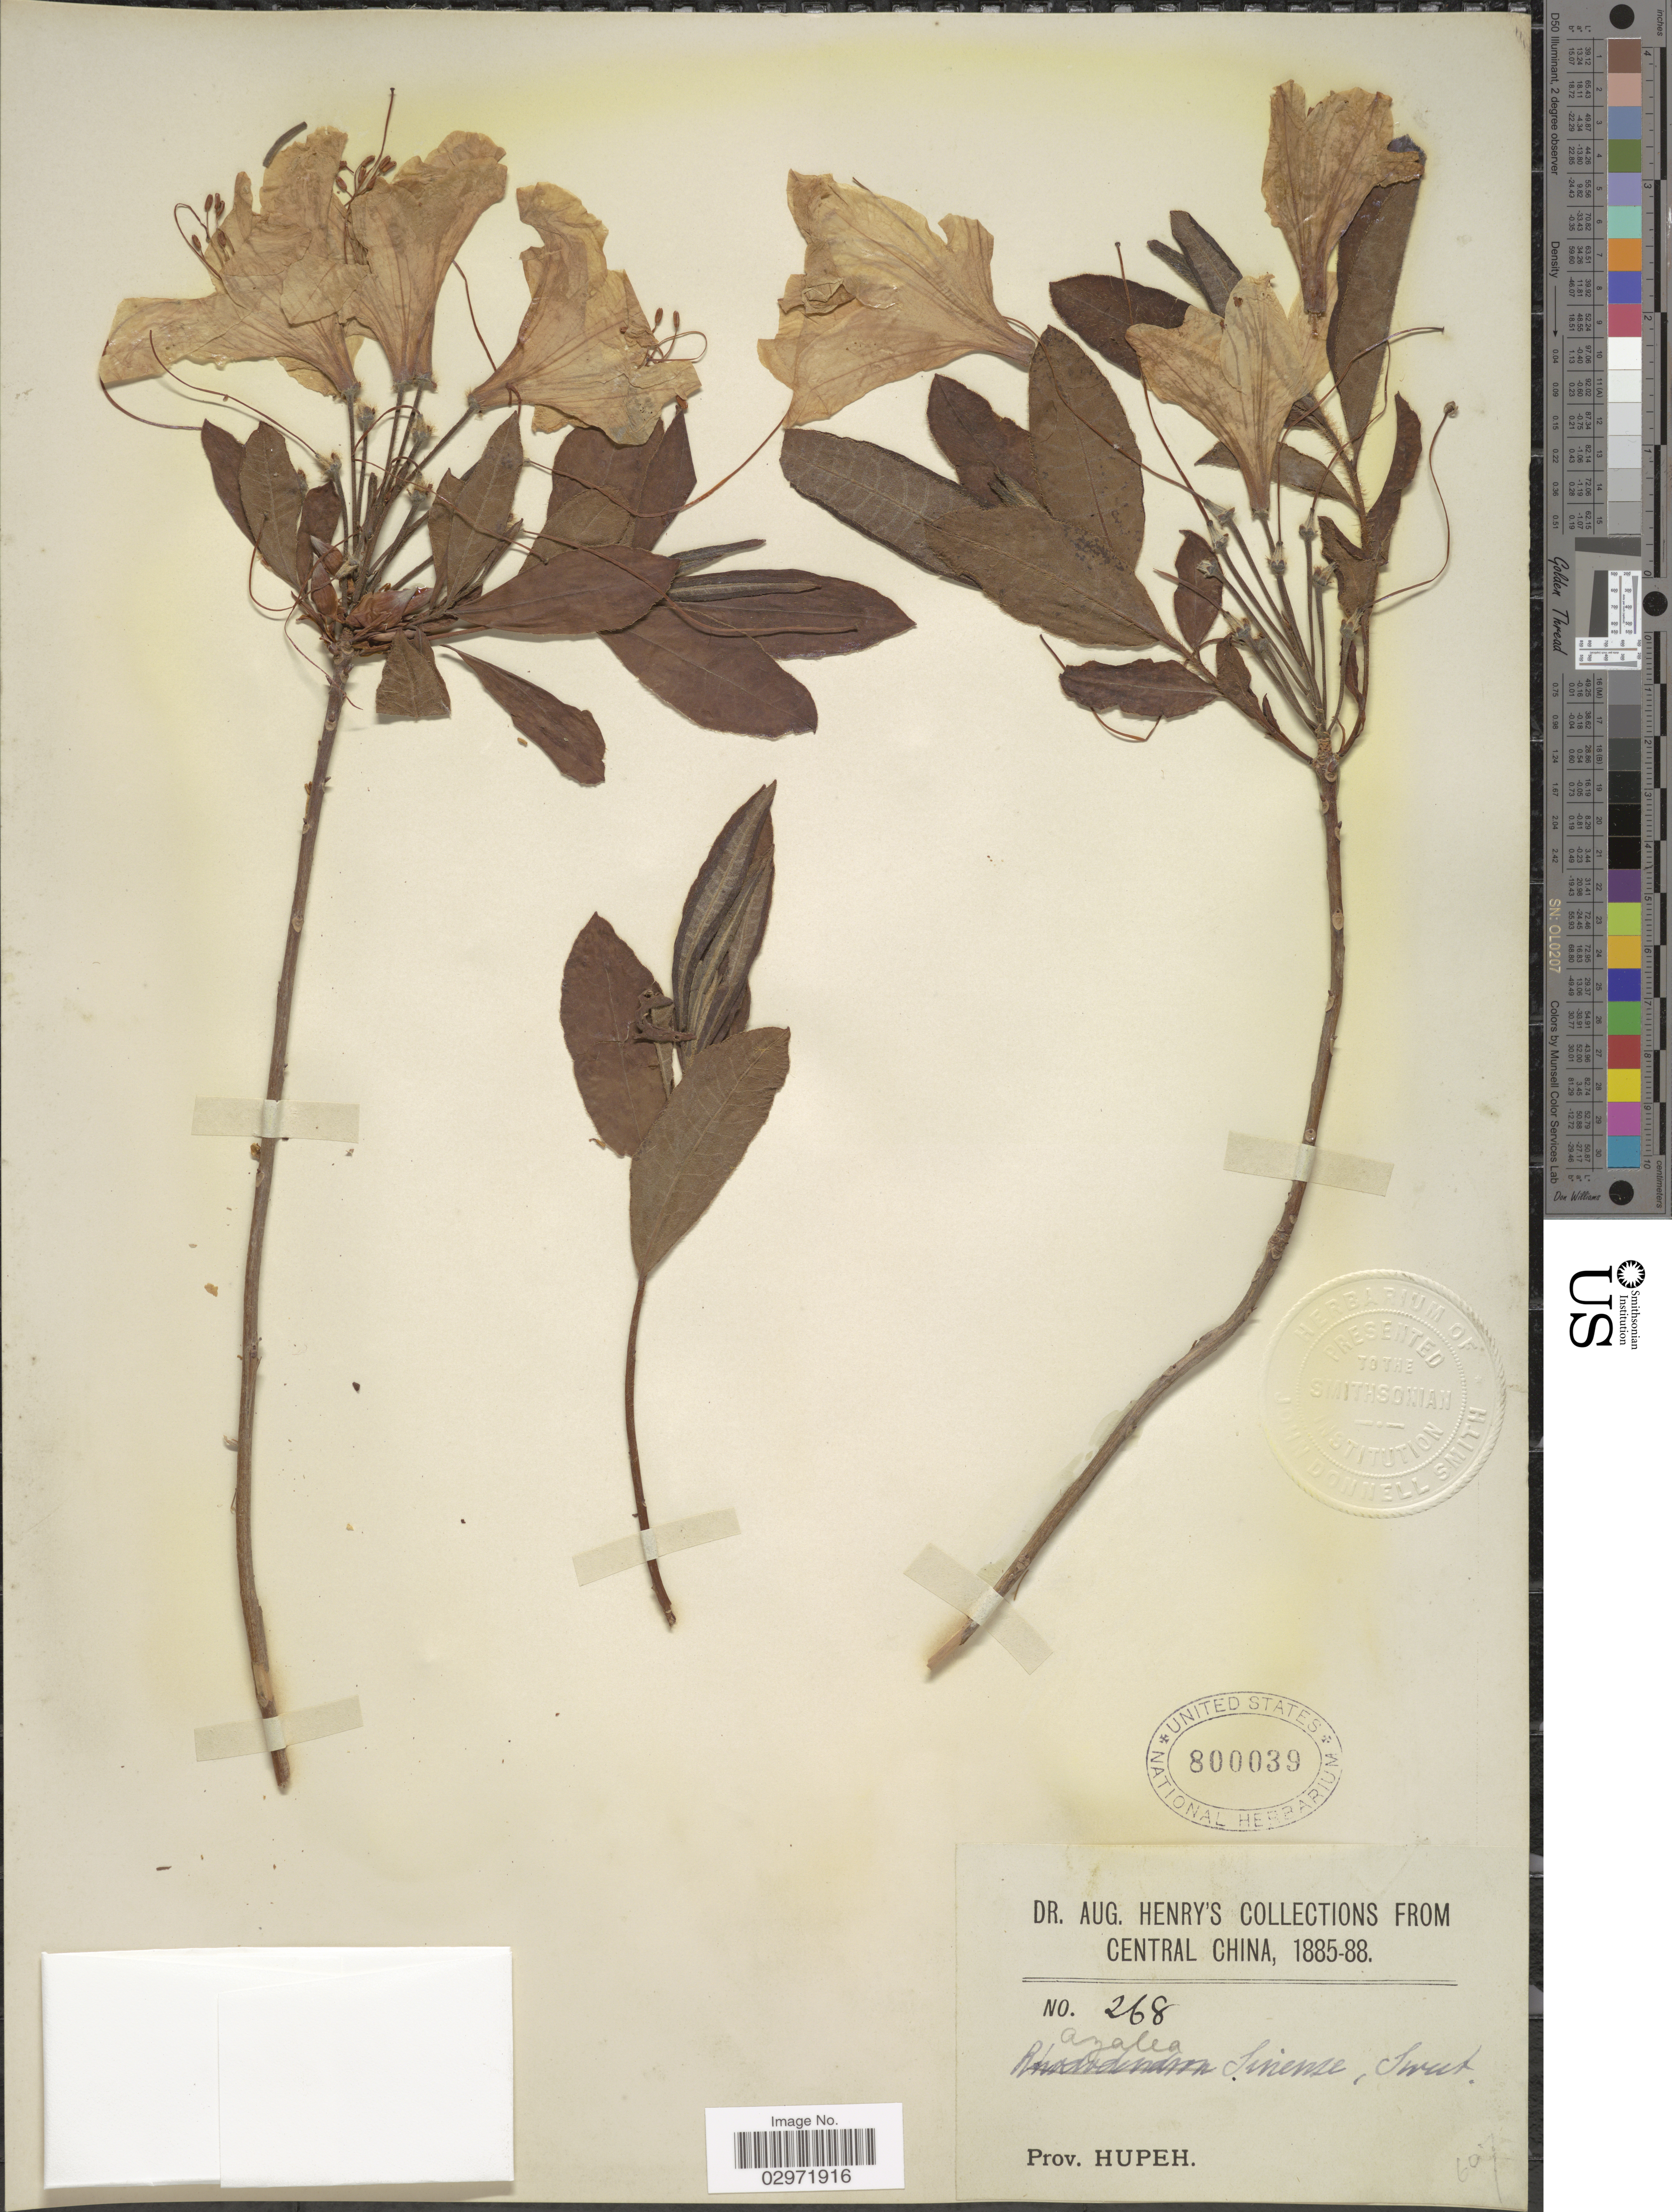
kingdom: Plantae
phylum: Tracheophyta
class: Magnoliopsida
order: Ericales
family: Ericaceae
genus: Rhododendron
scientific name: Rhododendron molle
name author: G. Don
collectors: A. Henry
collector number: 268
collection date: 1885/1888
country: China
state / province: Hubei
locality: Central China, Prov. Hupeh.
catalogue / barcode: US 800039